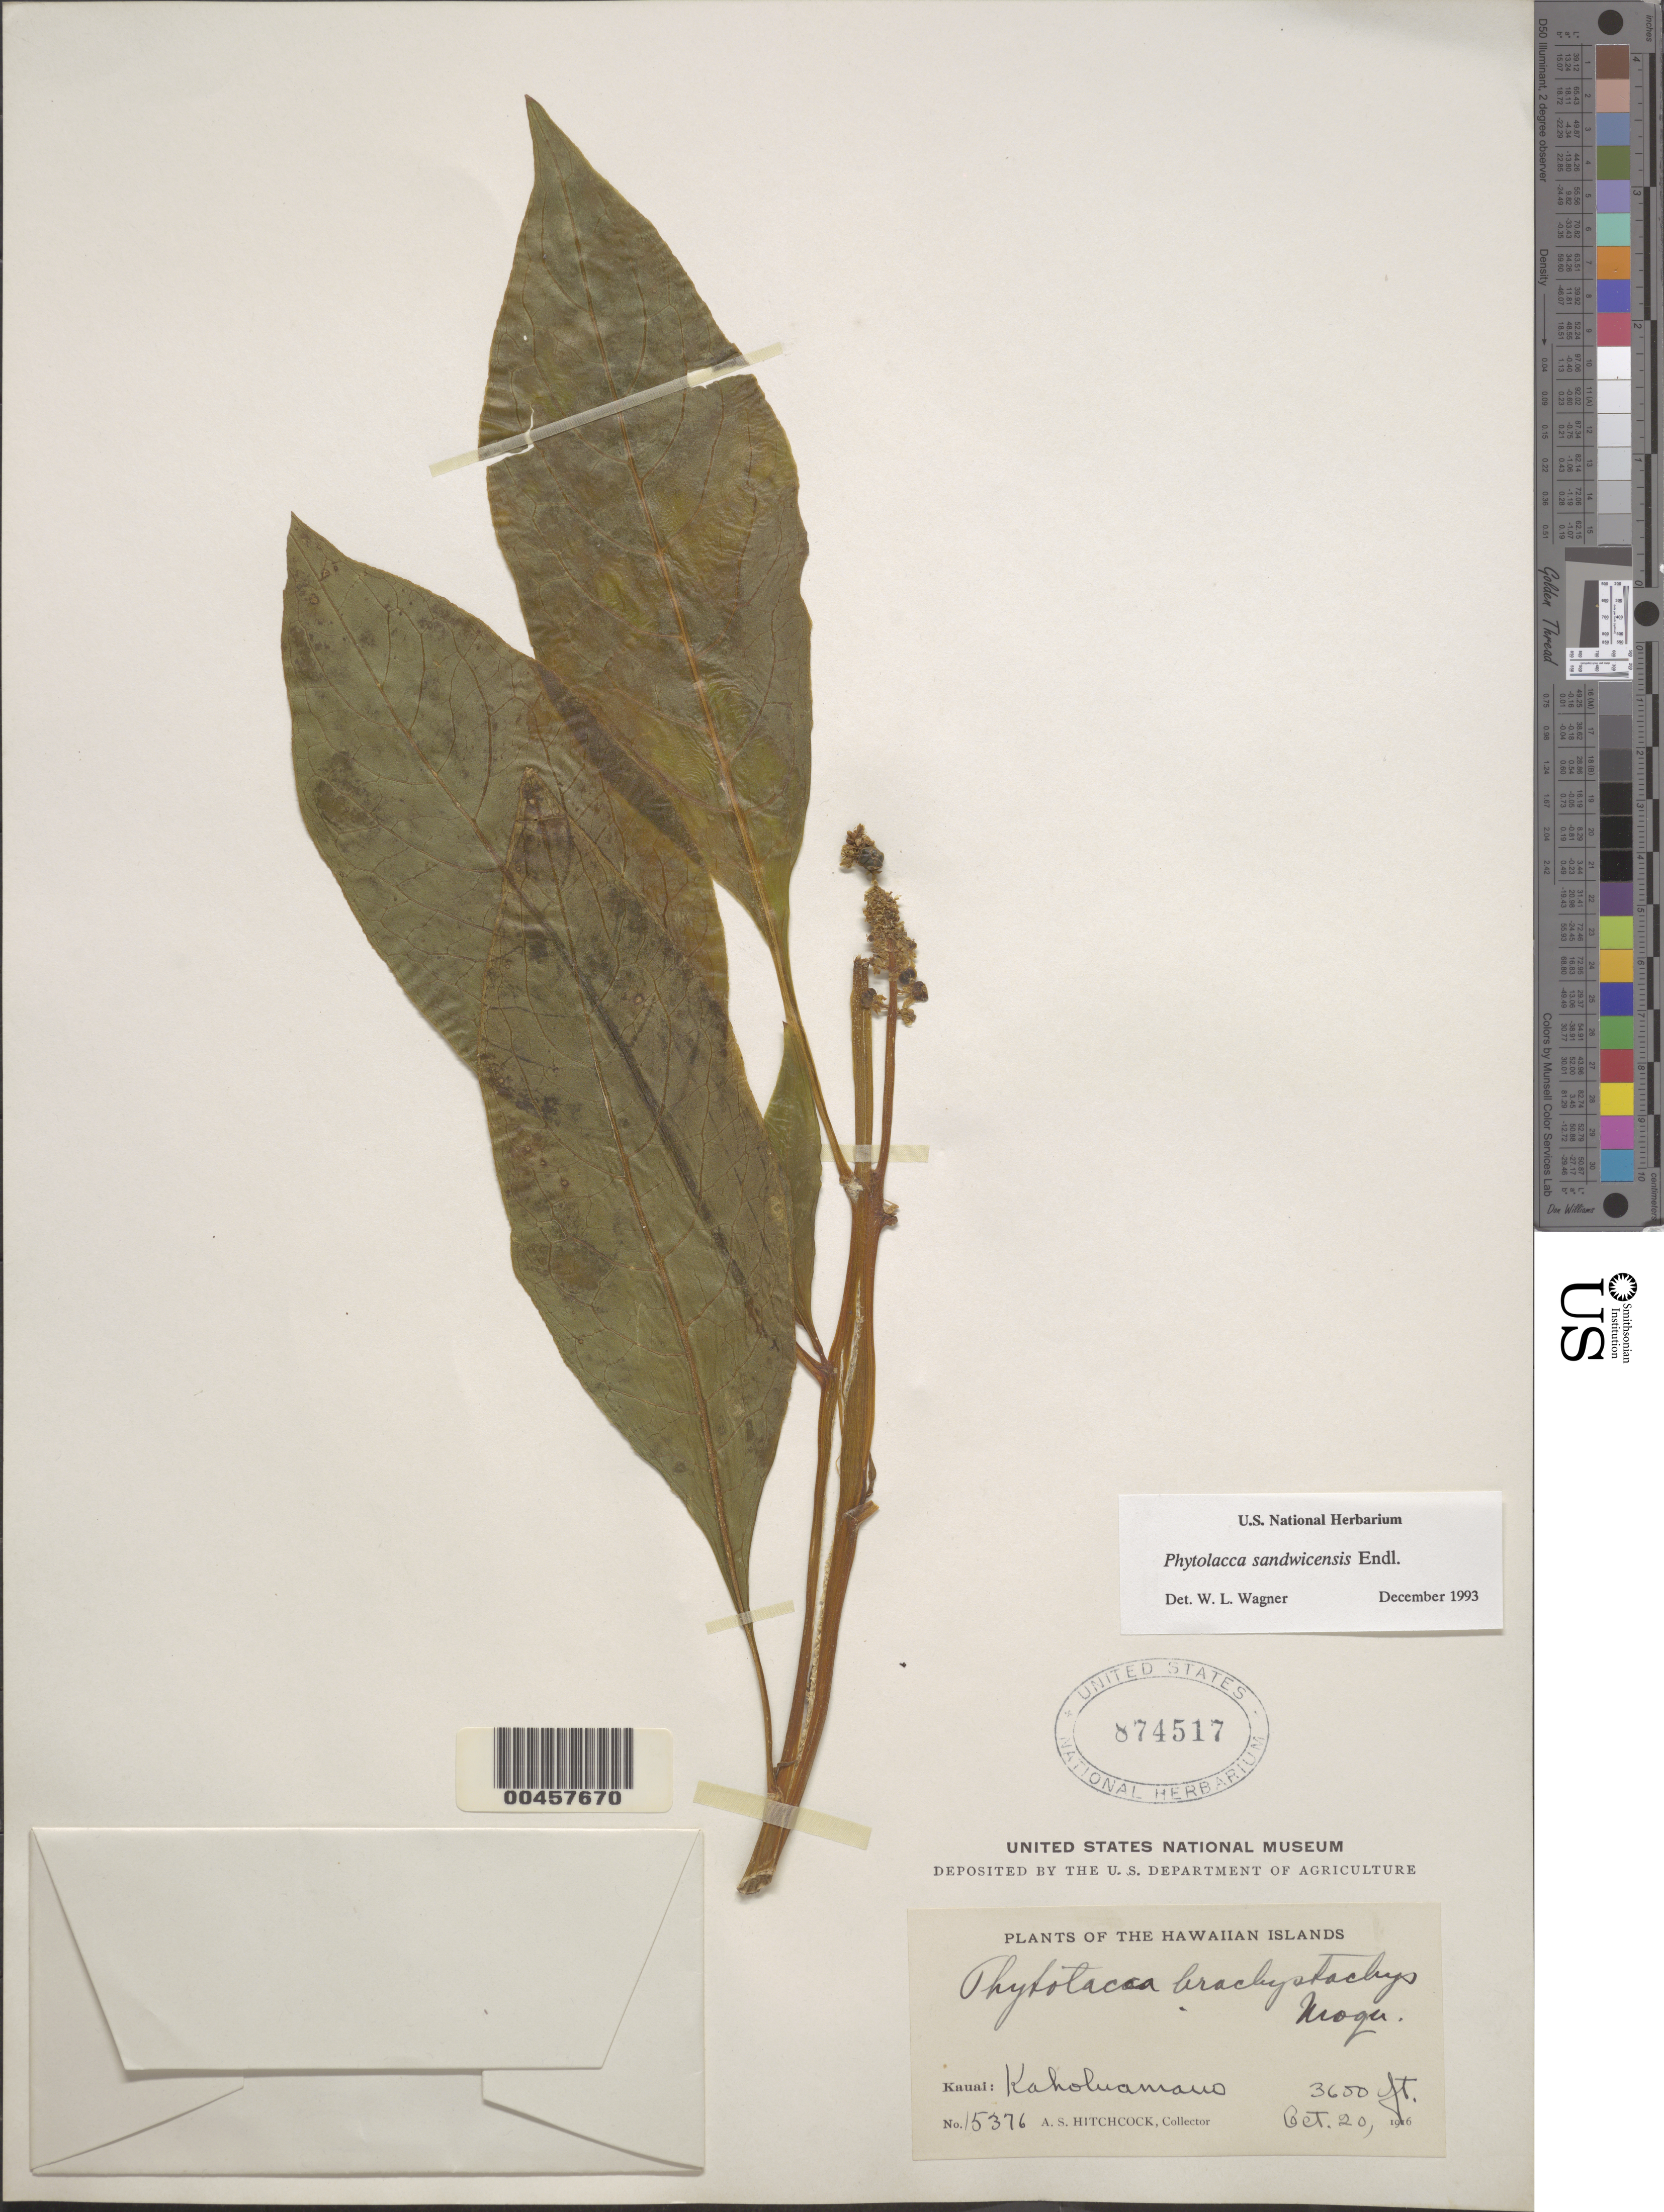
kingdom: Plantae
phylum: Tracheophyta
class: Magnoliopsida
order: Caryophyllales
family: Phytolaccaceae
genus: Phytolacca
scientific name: Phytolacca sandwicensis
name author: Endl.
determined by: Wagner, W. L., (BOT), Smithsonian Institution - National Museum of Natural History (UNITED STATES)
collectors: A. S. Hitchcock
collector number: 15376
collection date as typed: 20 Oct 1916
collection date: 1916-10-20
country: United States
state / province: Hawaii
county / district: Kauai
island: Kaua'i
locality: Kaholuamano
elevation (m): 1097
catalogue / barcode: US 874517